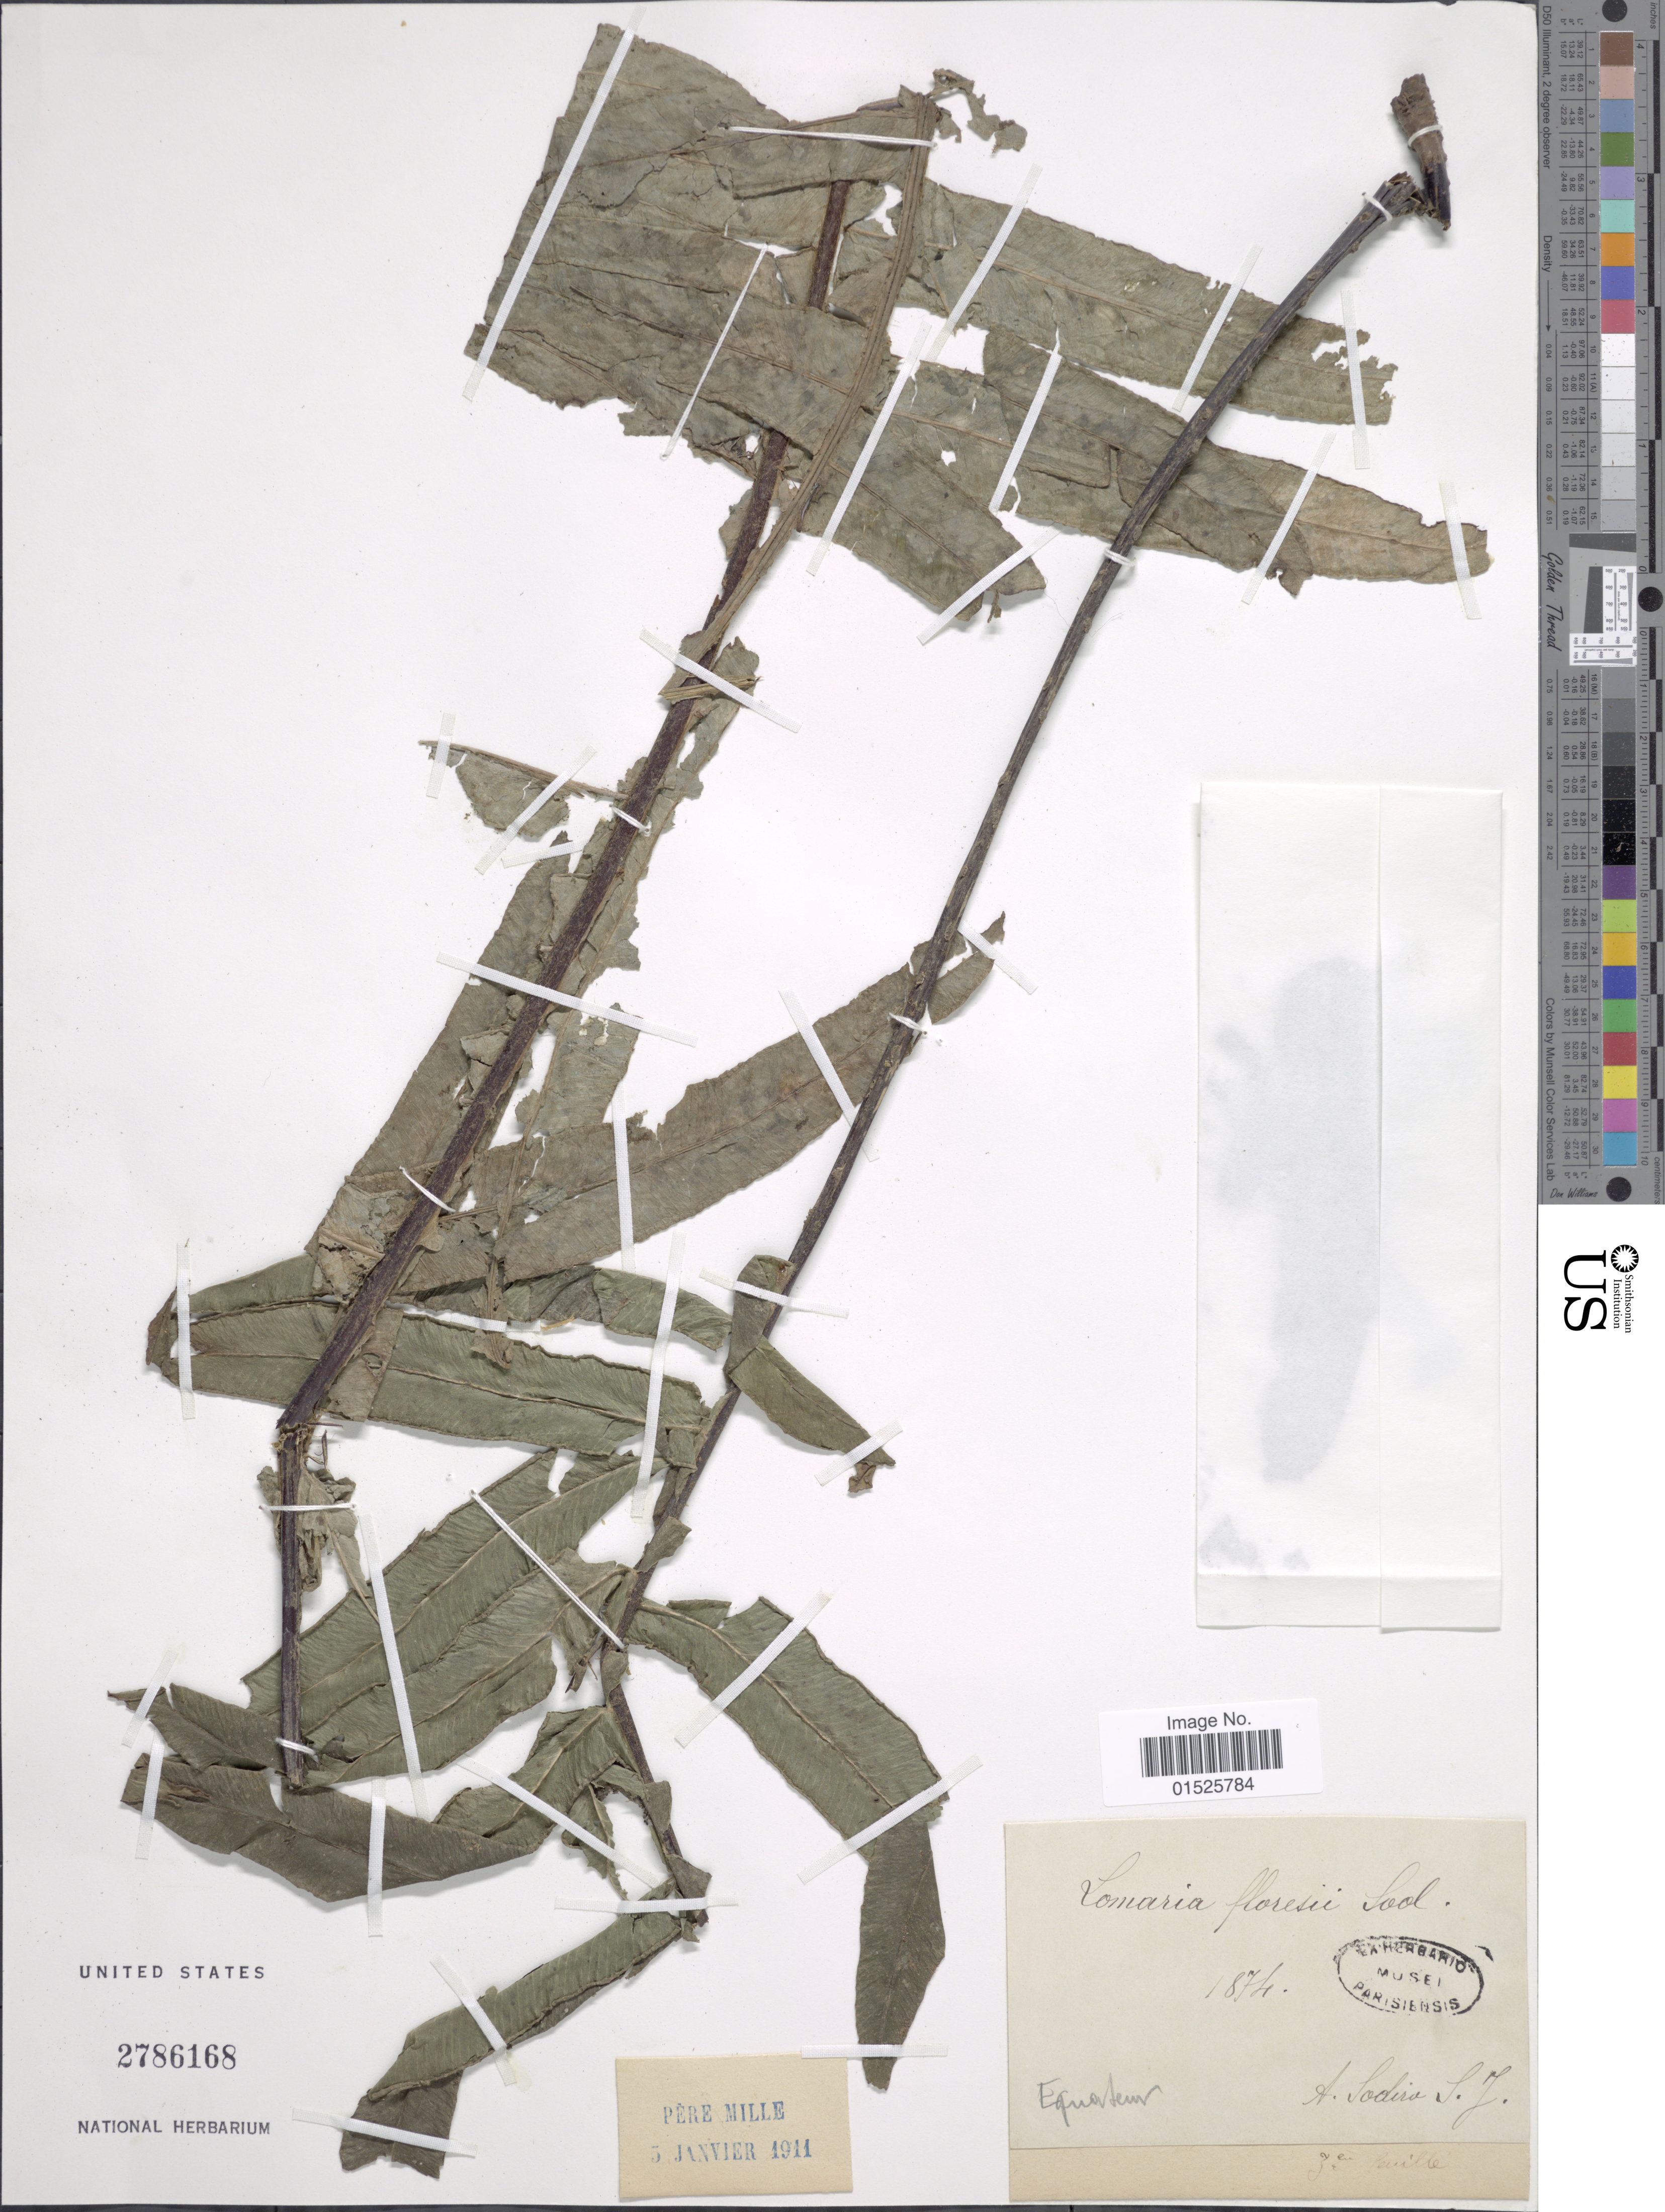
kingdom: Plantae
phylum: Tracheophyta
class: Polypodiopsida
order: Polypodiales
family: Blechnaceae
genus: Blechnum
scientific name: Blechnum divergens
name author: (Kunze) Mett.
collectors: A. Sodiro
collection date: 1874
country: Ecuador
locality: Equateur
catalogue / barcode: US 2786168